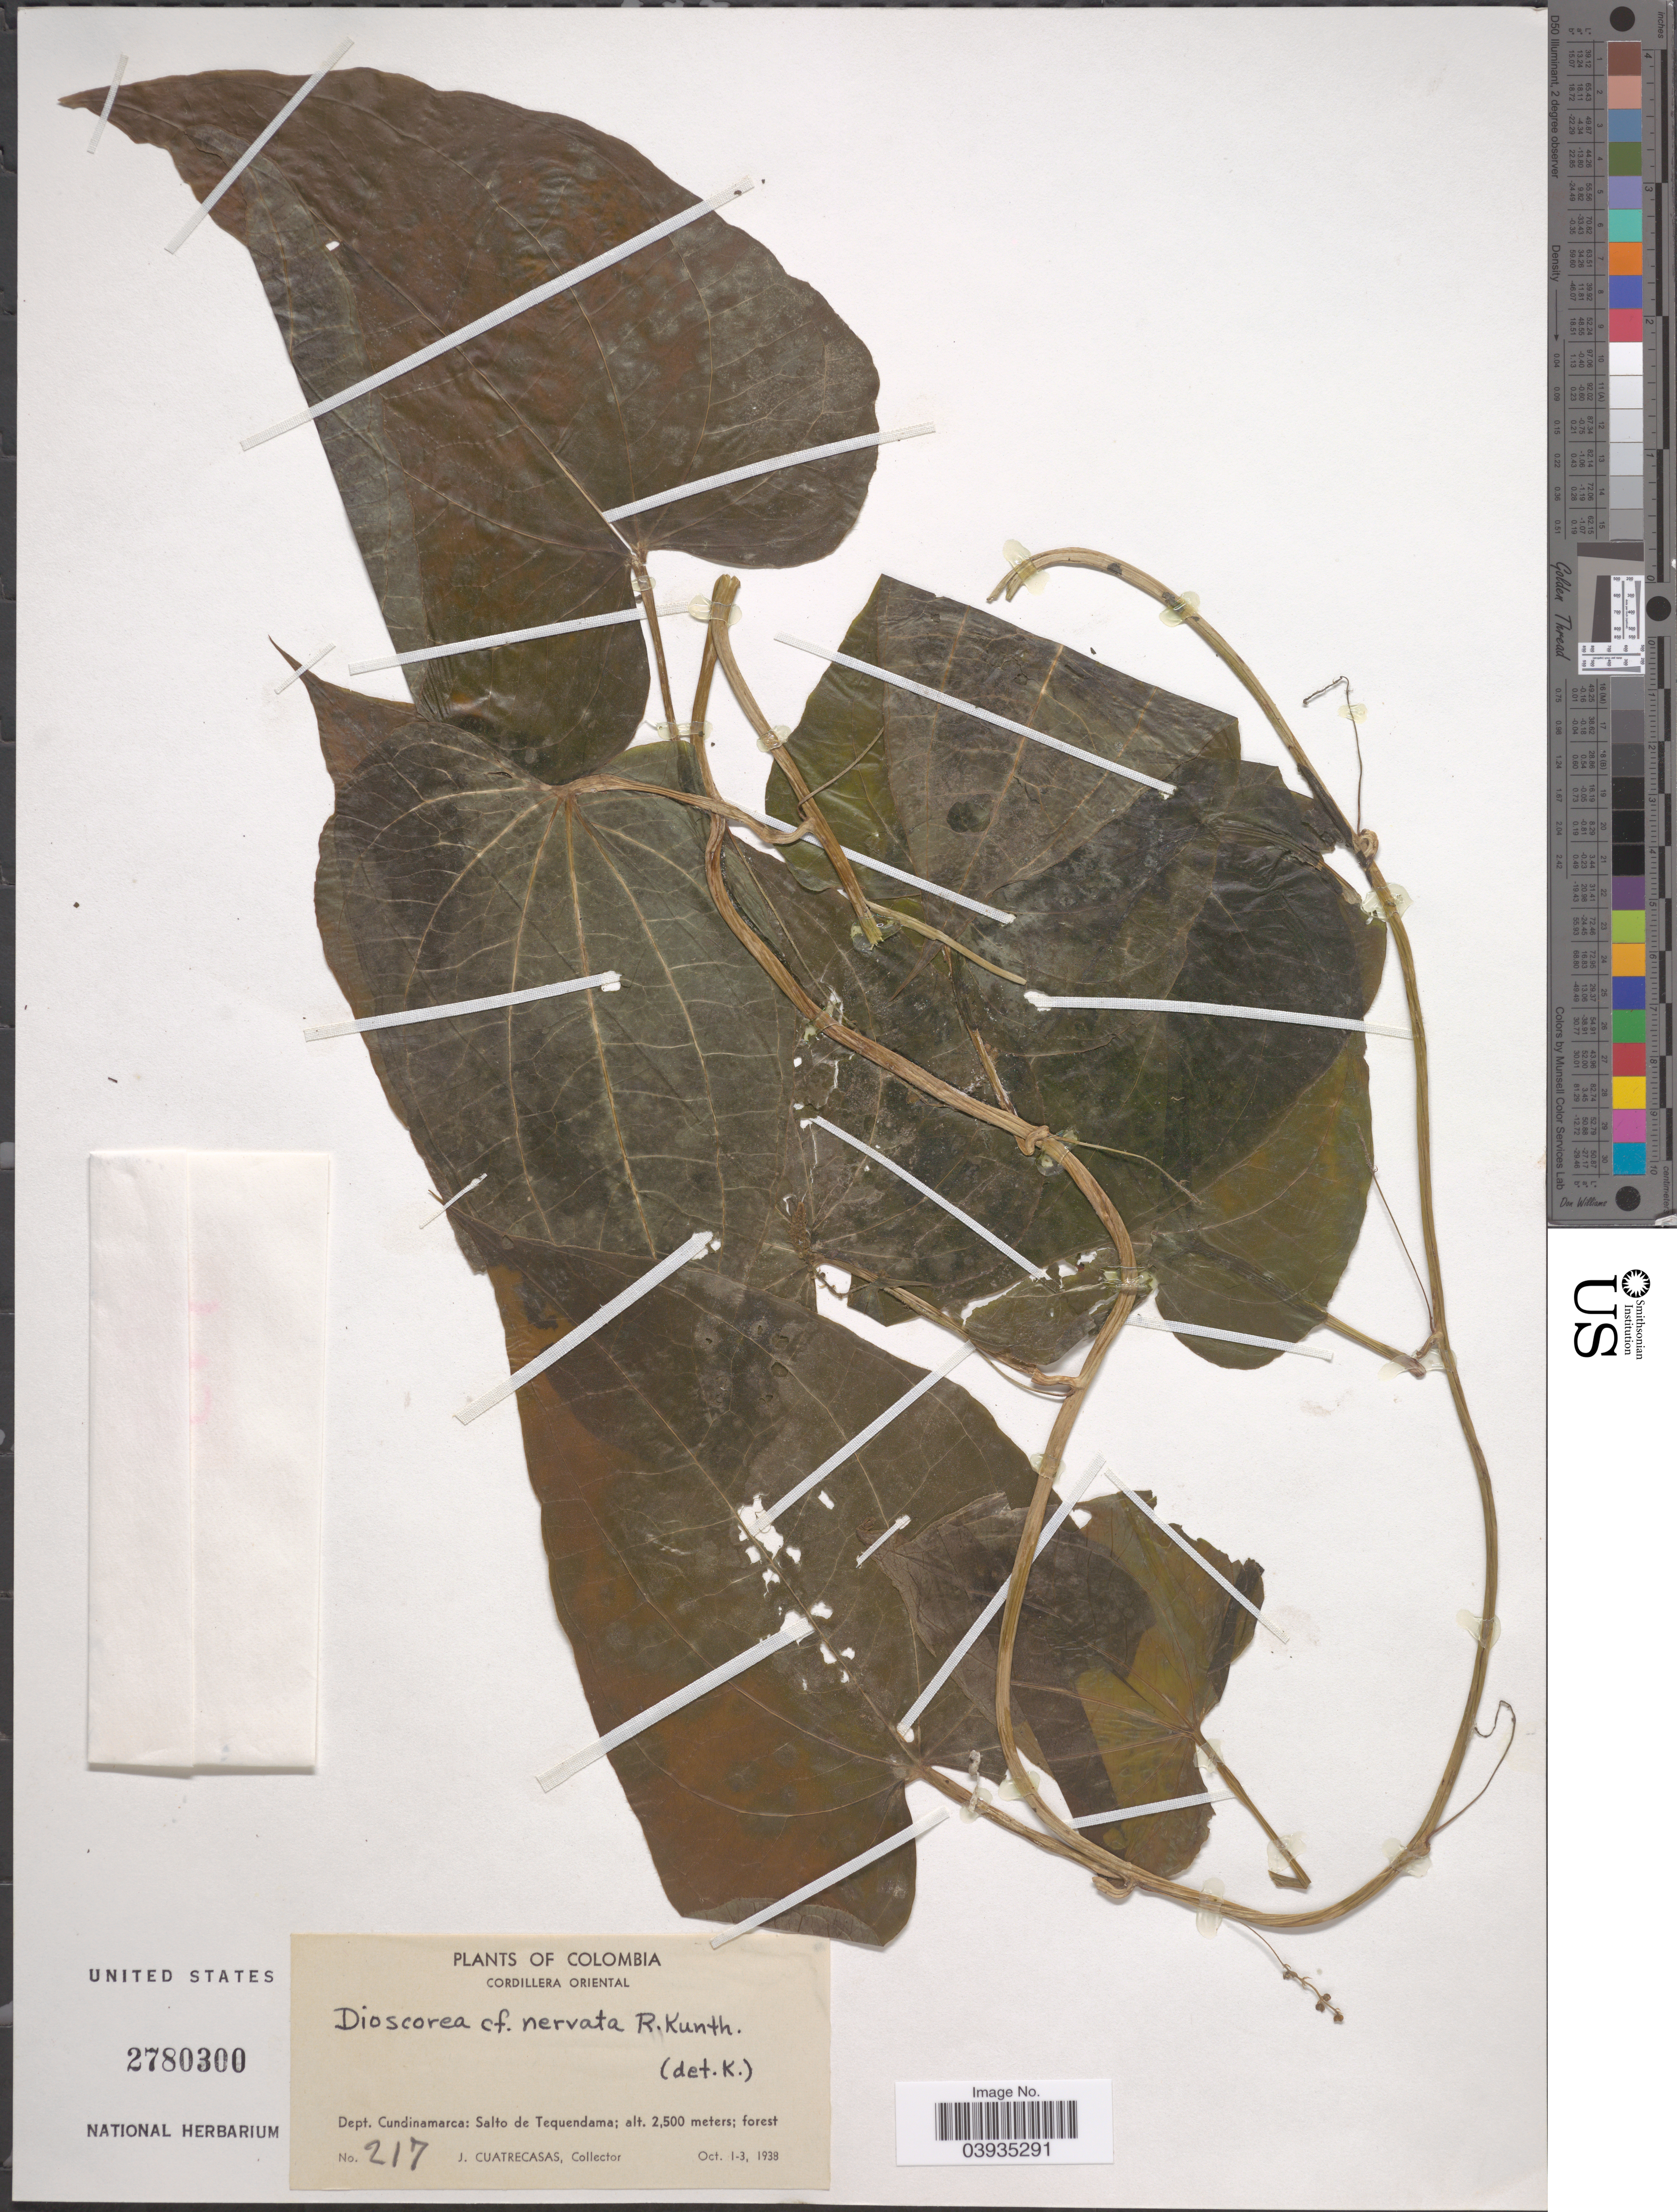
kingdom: Plantae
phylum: Tracheophyta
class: Liliopsida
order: Dioscoreales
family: Dioscoreaceae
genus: Dioscorea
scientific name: Dioscorea nervata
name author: R. Knuth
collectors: J. Cuatrecasas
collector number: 217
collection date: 1938-10-01/1938-10-03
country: Colombia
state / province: Cundinamarca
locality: Cordillera Oriental. Dept. Cundinamarca: Salto de Tequendama.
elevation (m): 2500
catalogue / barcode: US 2780300